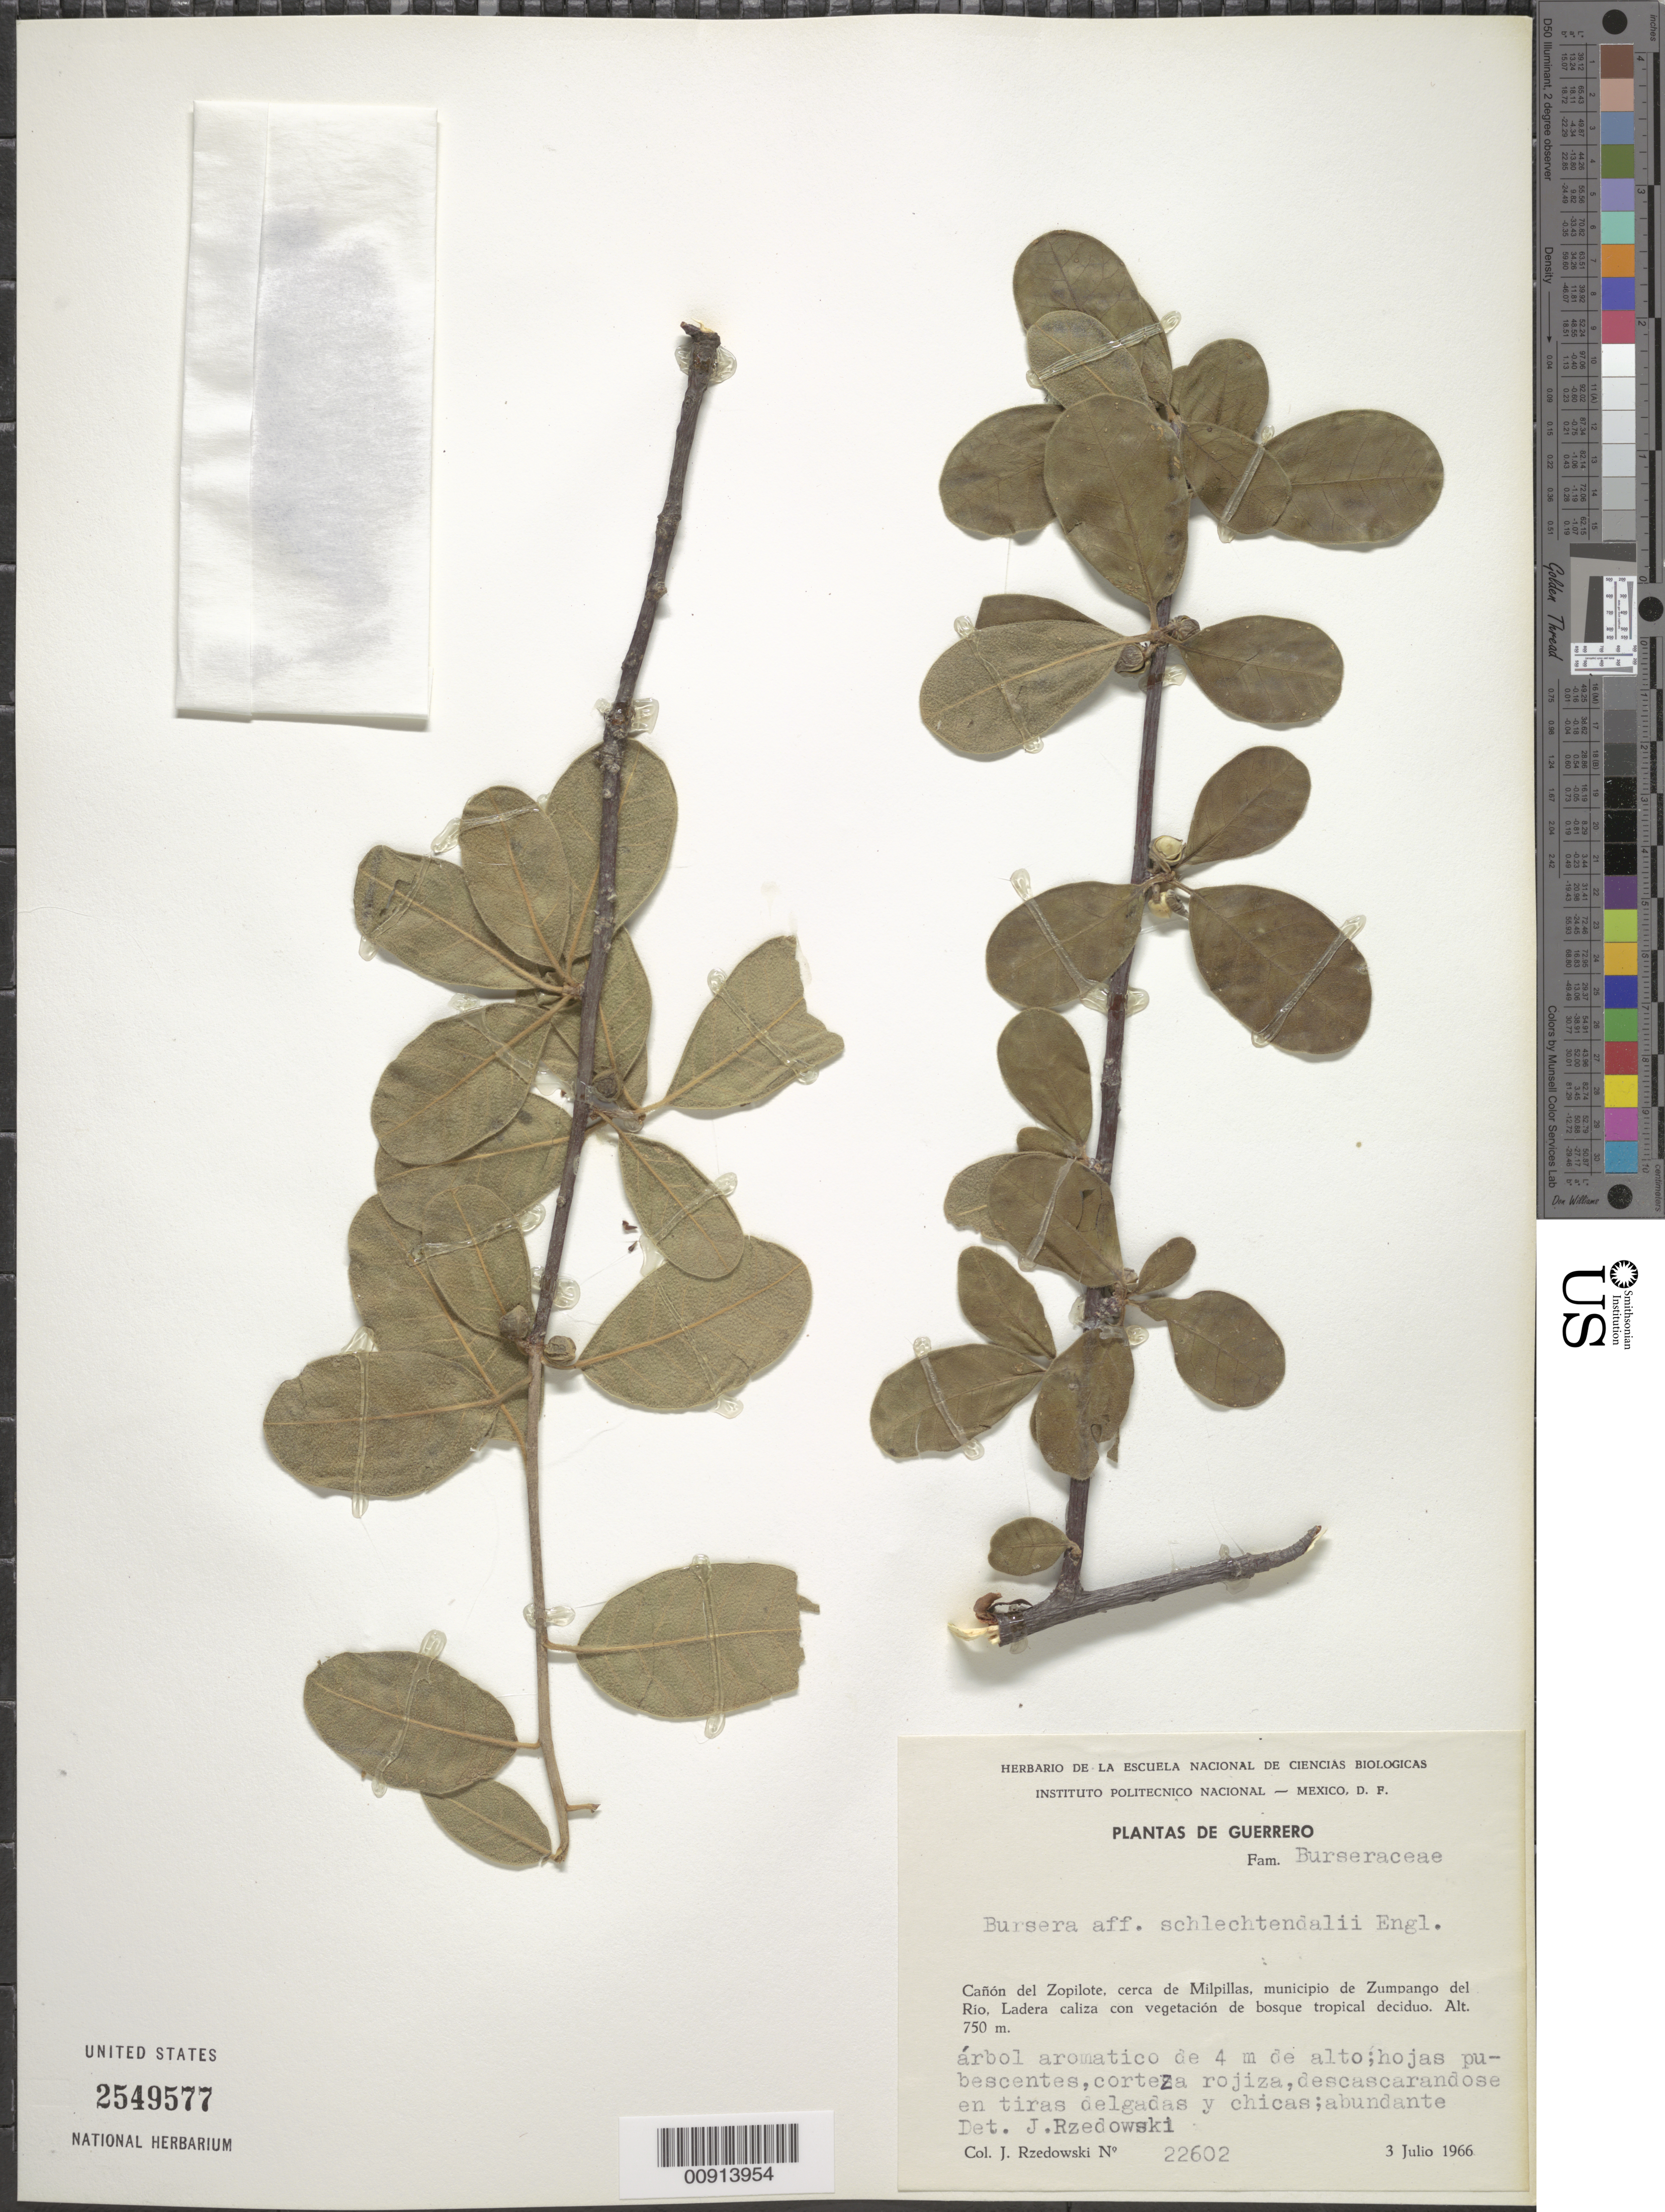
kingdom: Plantae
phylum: Tracheophyta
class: Magnoliopsida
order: Sapindales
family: Burseraceae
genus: Bursera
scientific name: Bursera schlechtendalii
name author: Engl.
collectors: J. Rzedowski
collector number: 22602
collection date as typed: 03 Jul 1966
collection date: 1966-07-03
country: Mexico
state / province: Guerrero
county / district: Zumpango del Río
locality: Cañon del Zopilote, cerca de Milpillas, municipio de Zumpango del Río. Estado Guerrero.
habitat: Ladera caliza con vegetación de bosque tropical deciduo.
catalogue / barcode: US 2549577